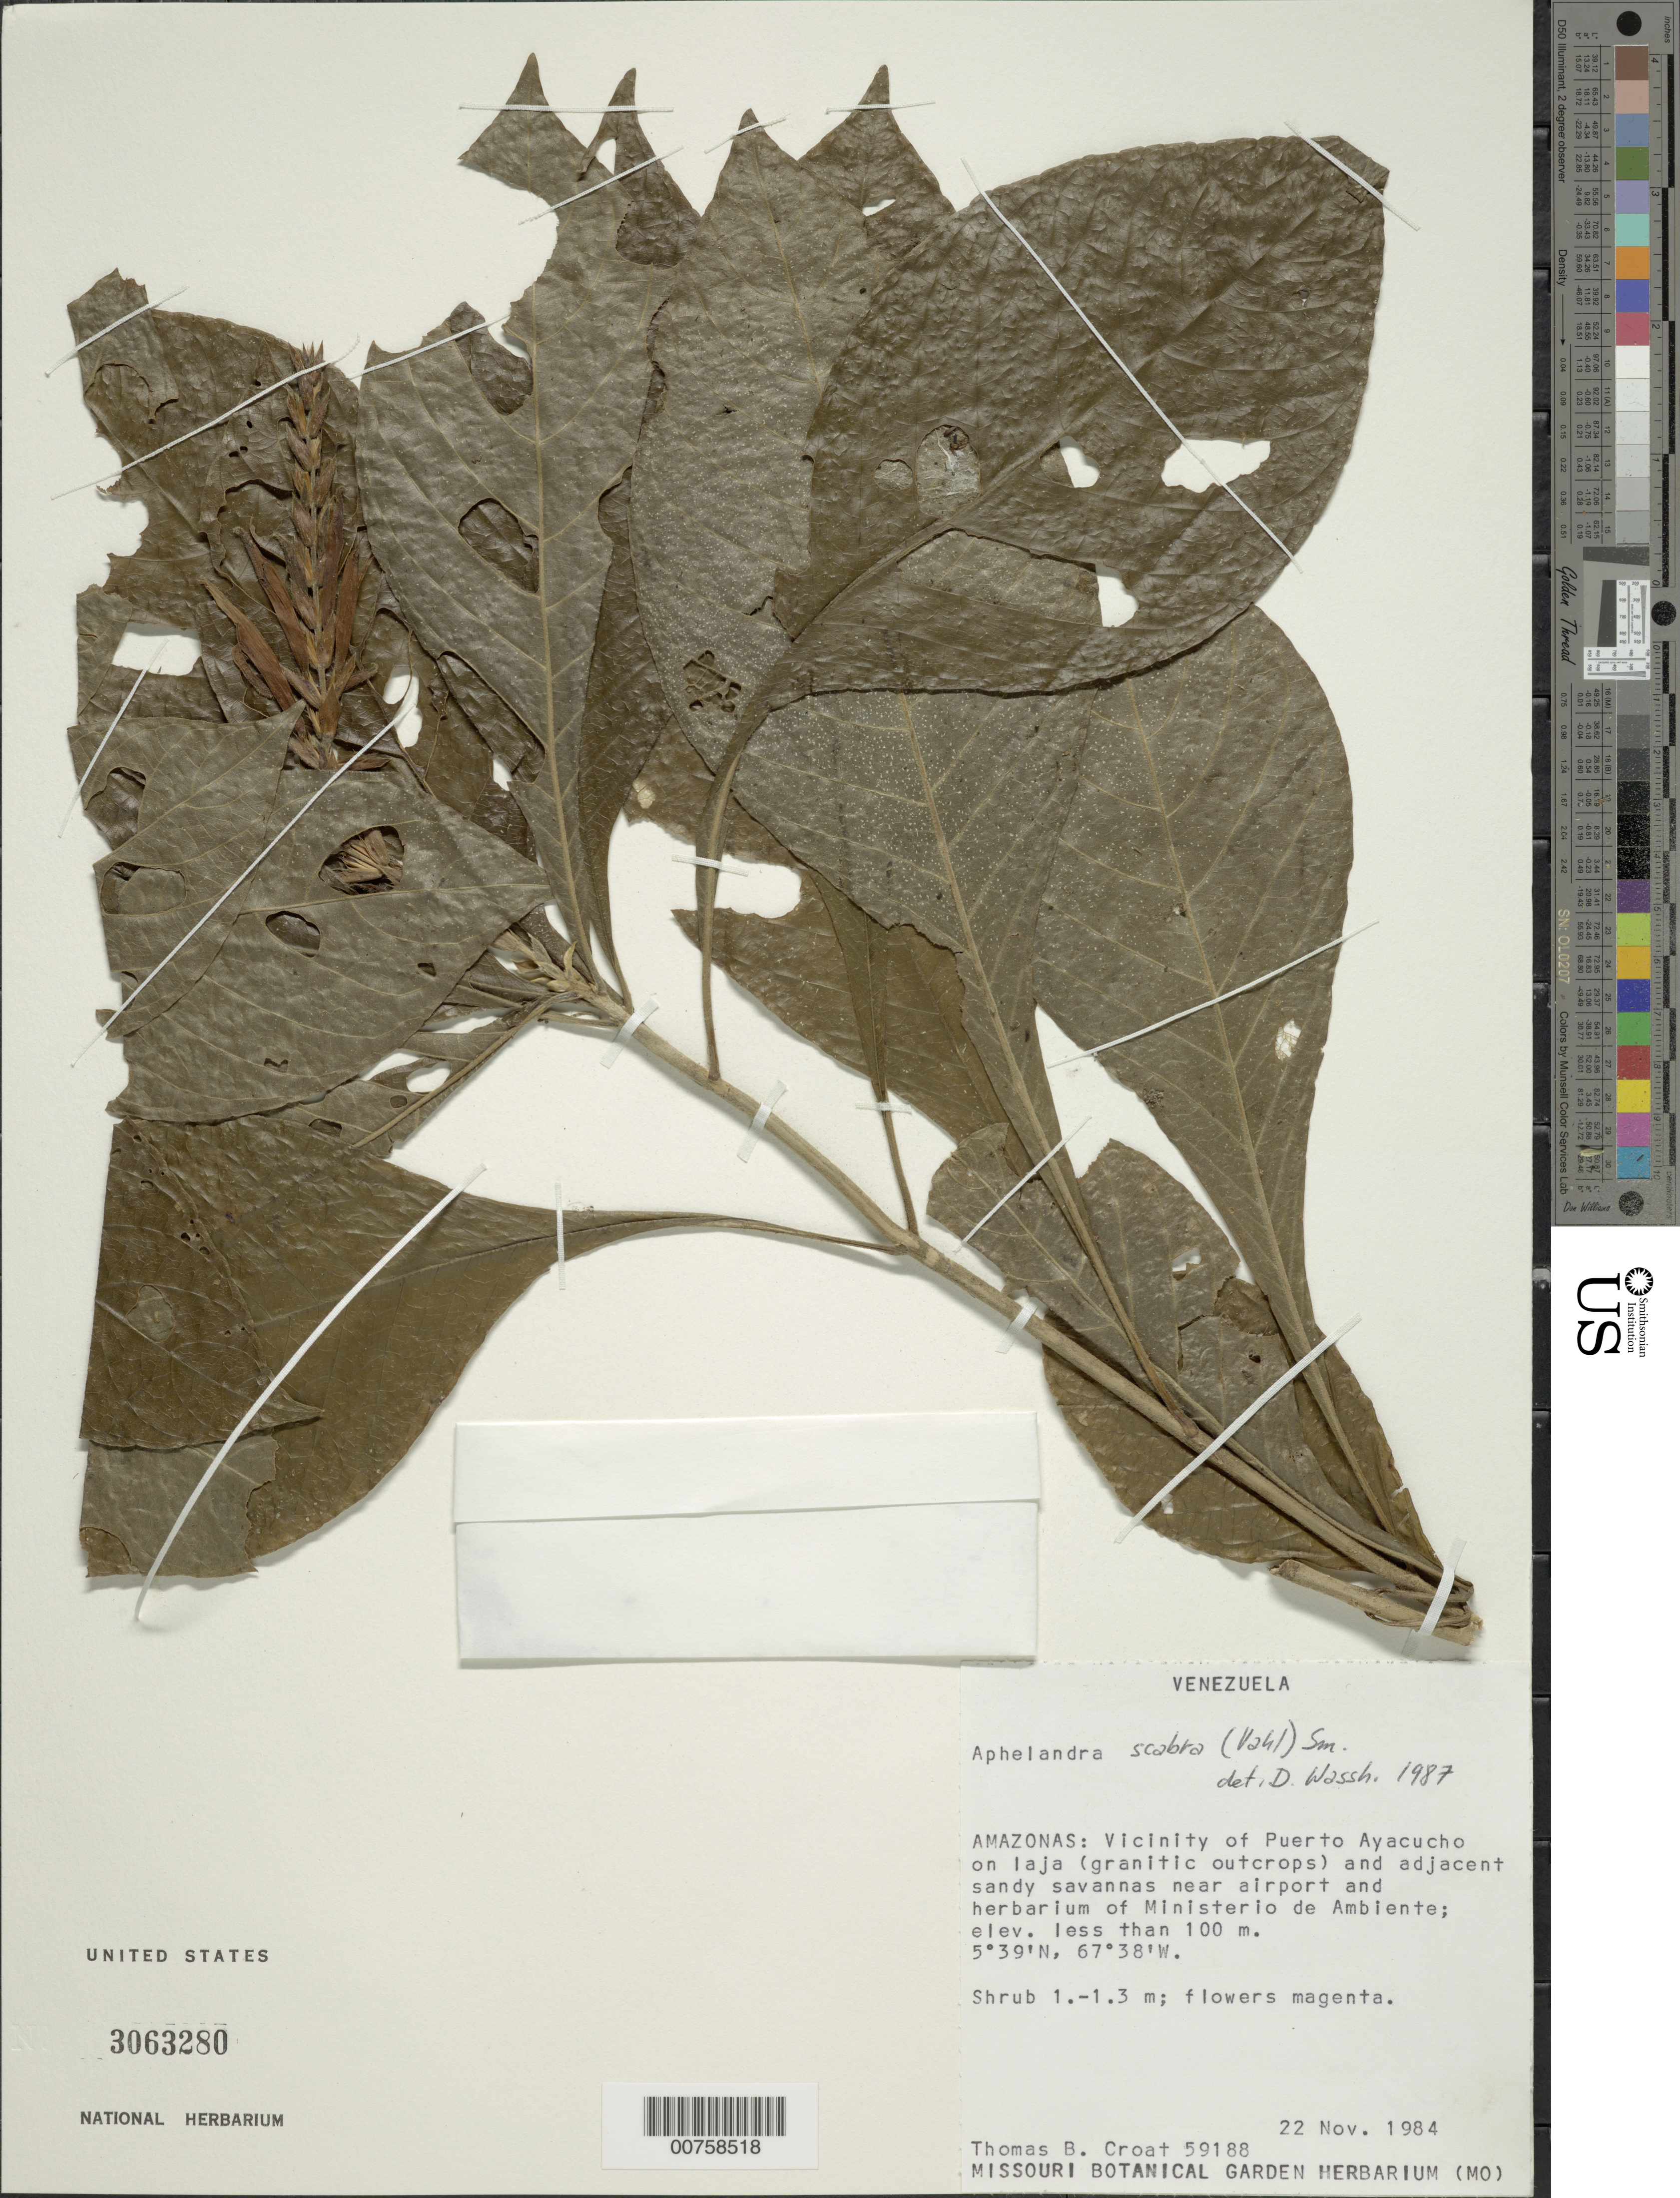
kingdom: Plantae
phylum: Tracheophyta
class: Magnoliopsida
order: Lamiales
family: Acanthaceae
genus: Aphelandra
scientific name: Aphelandra scabra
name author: (Vahl) Sm.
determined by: Wasshausen, Dieter C., (BOT), Smithsonian Institution - National Museum of Natural History (UNITED STATES)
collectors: T. B. Croat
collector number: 59188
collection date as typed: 22-Nov-84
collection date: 1984-11-22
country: Venezuela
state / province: Amazonas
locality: Puerto Ayacucho, Ministerío de Ambiente, near airport and herbarium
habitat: Laja and adjacent sandy savannas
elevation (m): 100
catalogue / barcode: US 3063280